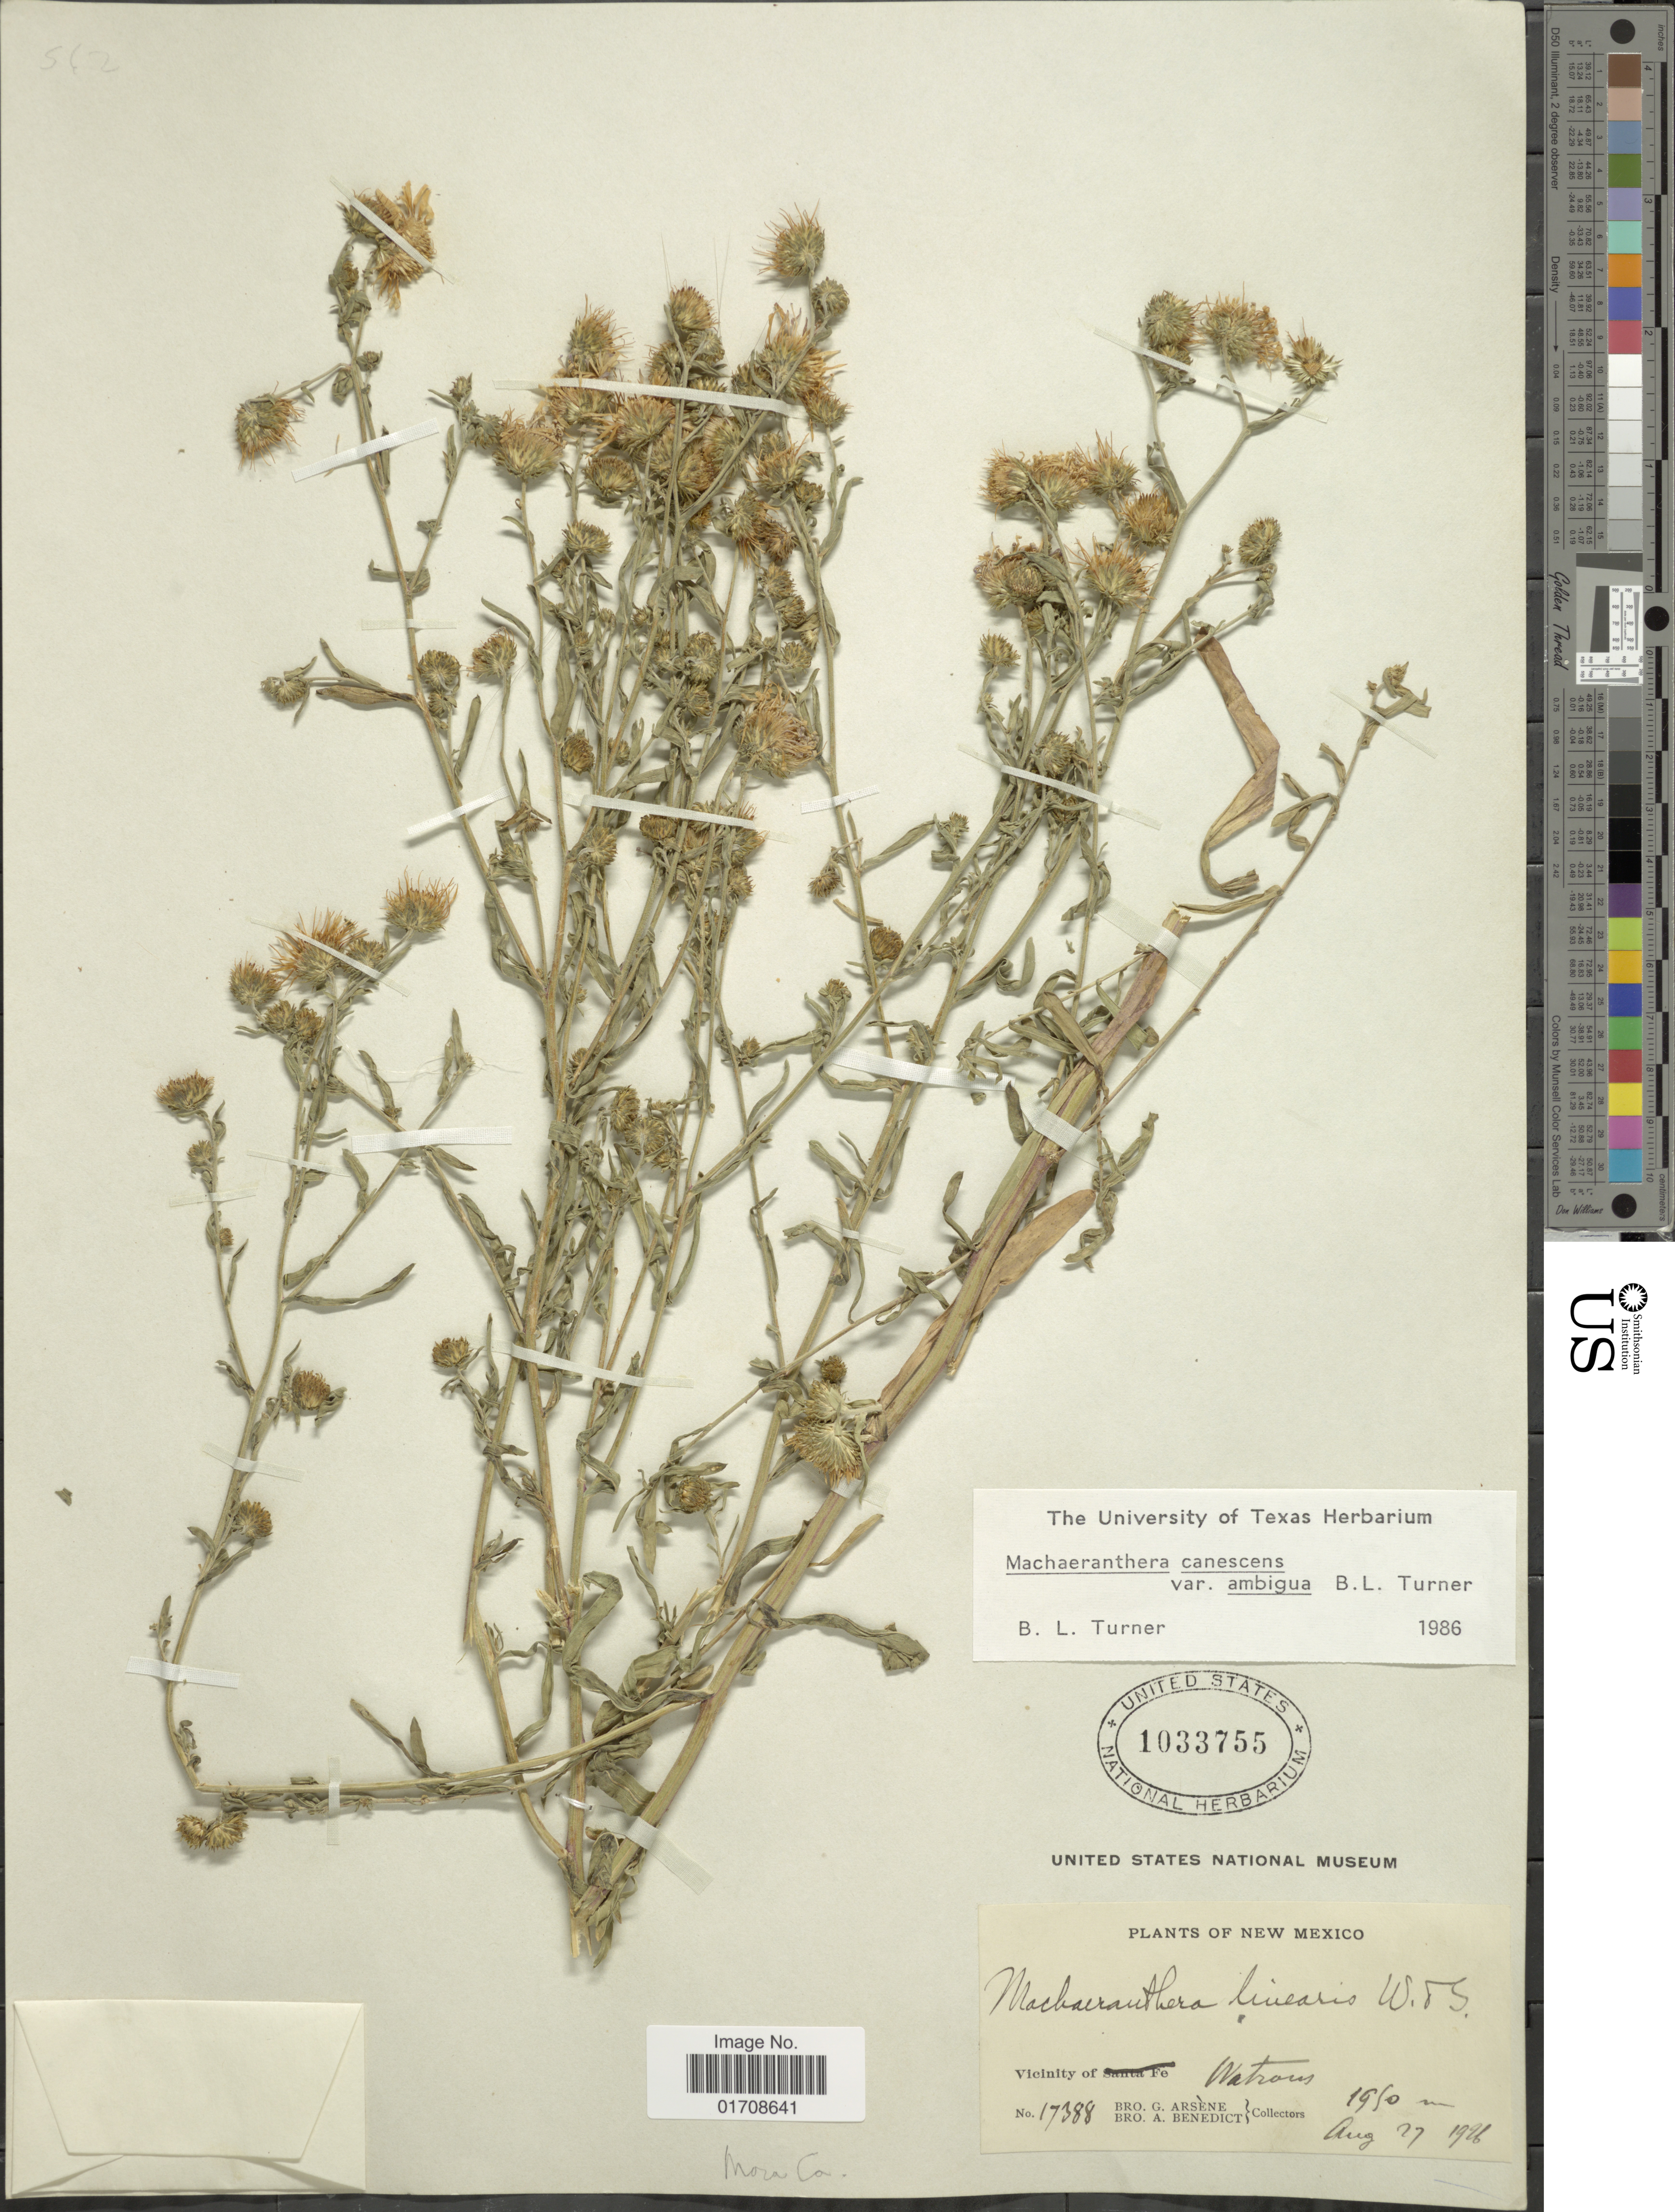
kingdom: Plantae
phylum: Tracheophyta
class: Magnoliopsida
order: Asterales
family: Asteraceae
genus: Machaeranthera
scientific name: Machaeranthera canescens var. ambigua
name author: (B.L. Turner) B.L. Turner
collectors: Bro. G. Arsène & Bro. Benedict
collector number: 17388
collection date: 1926-08-27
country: United States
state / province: New Mexico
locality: Vicinity of Watrom, Mora Co.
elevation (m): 1950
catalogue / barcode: US 1033755